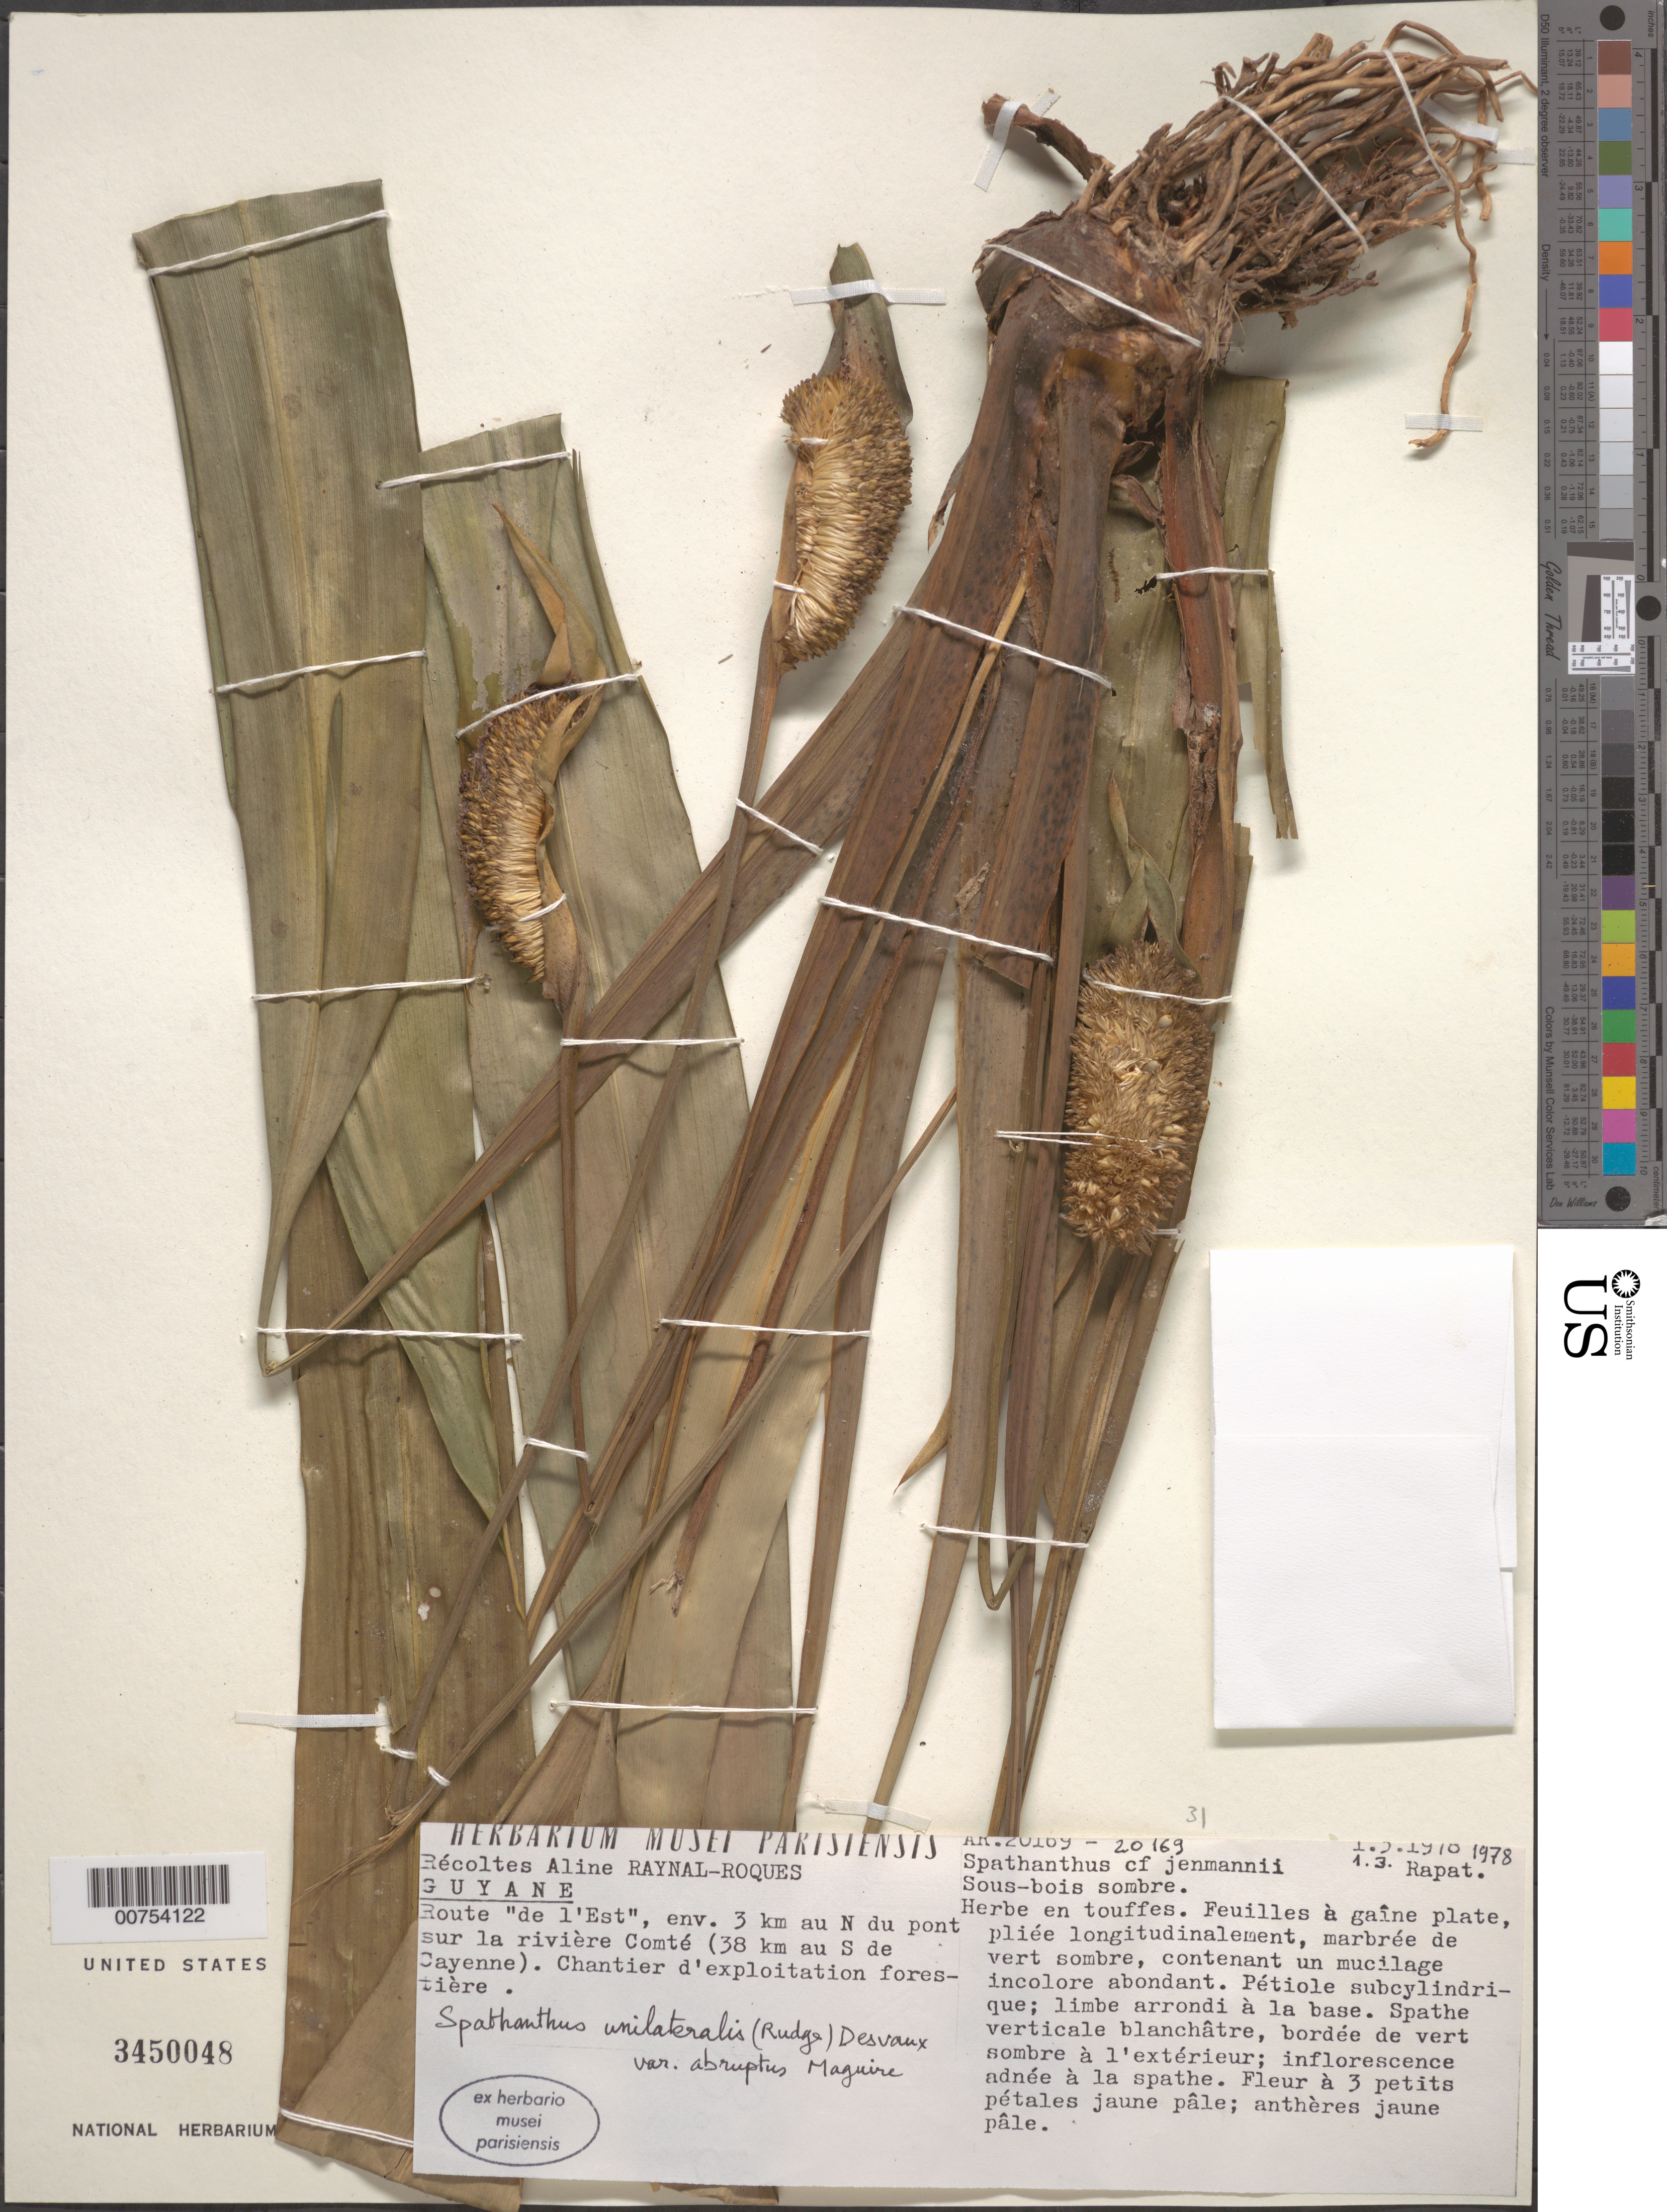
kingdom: Plantae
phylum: Tracheophyta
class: Liliopsida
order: Poales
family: Rapateaceae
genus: Spathanthus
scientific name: Spathanthus unilateralis var. abruptus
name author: Maguire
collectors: A. M. Raynal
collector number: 20169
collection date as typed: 1-Mar-78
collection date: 1978-03-01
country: French Guiana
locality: Route de l'Est, 3 km N of Comté R., 38 km S of Cayenne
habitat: Sous-bois sombre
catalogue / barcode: US 3450048